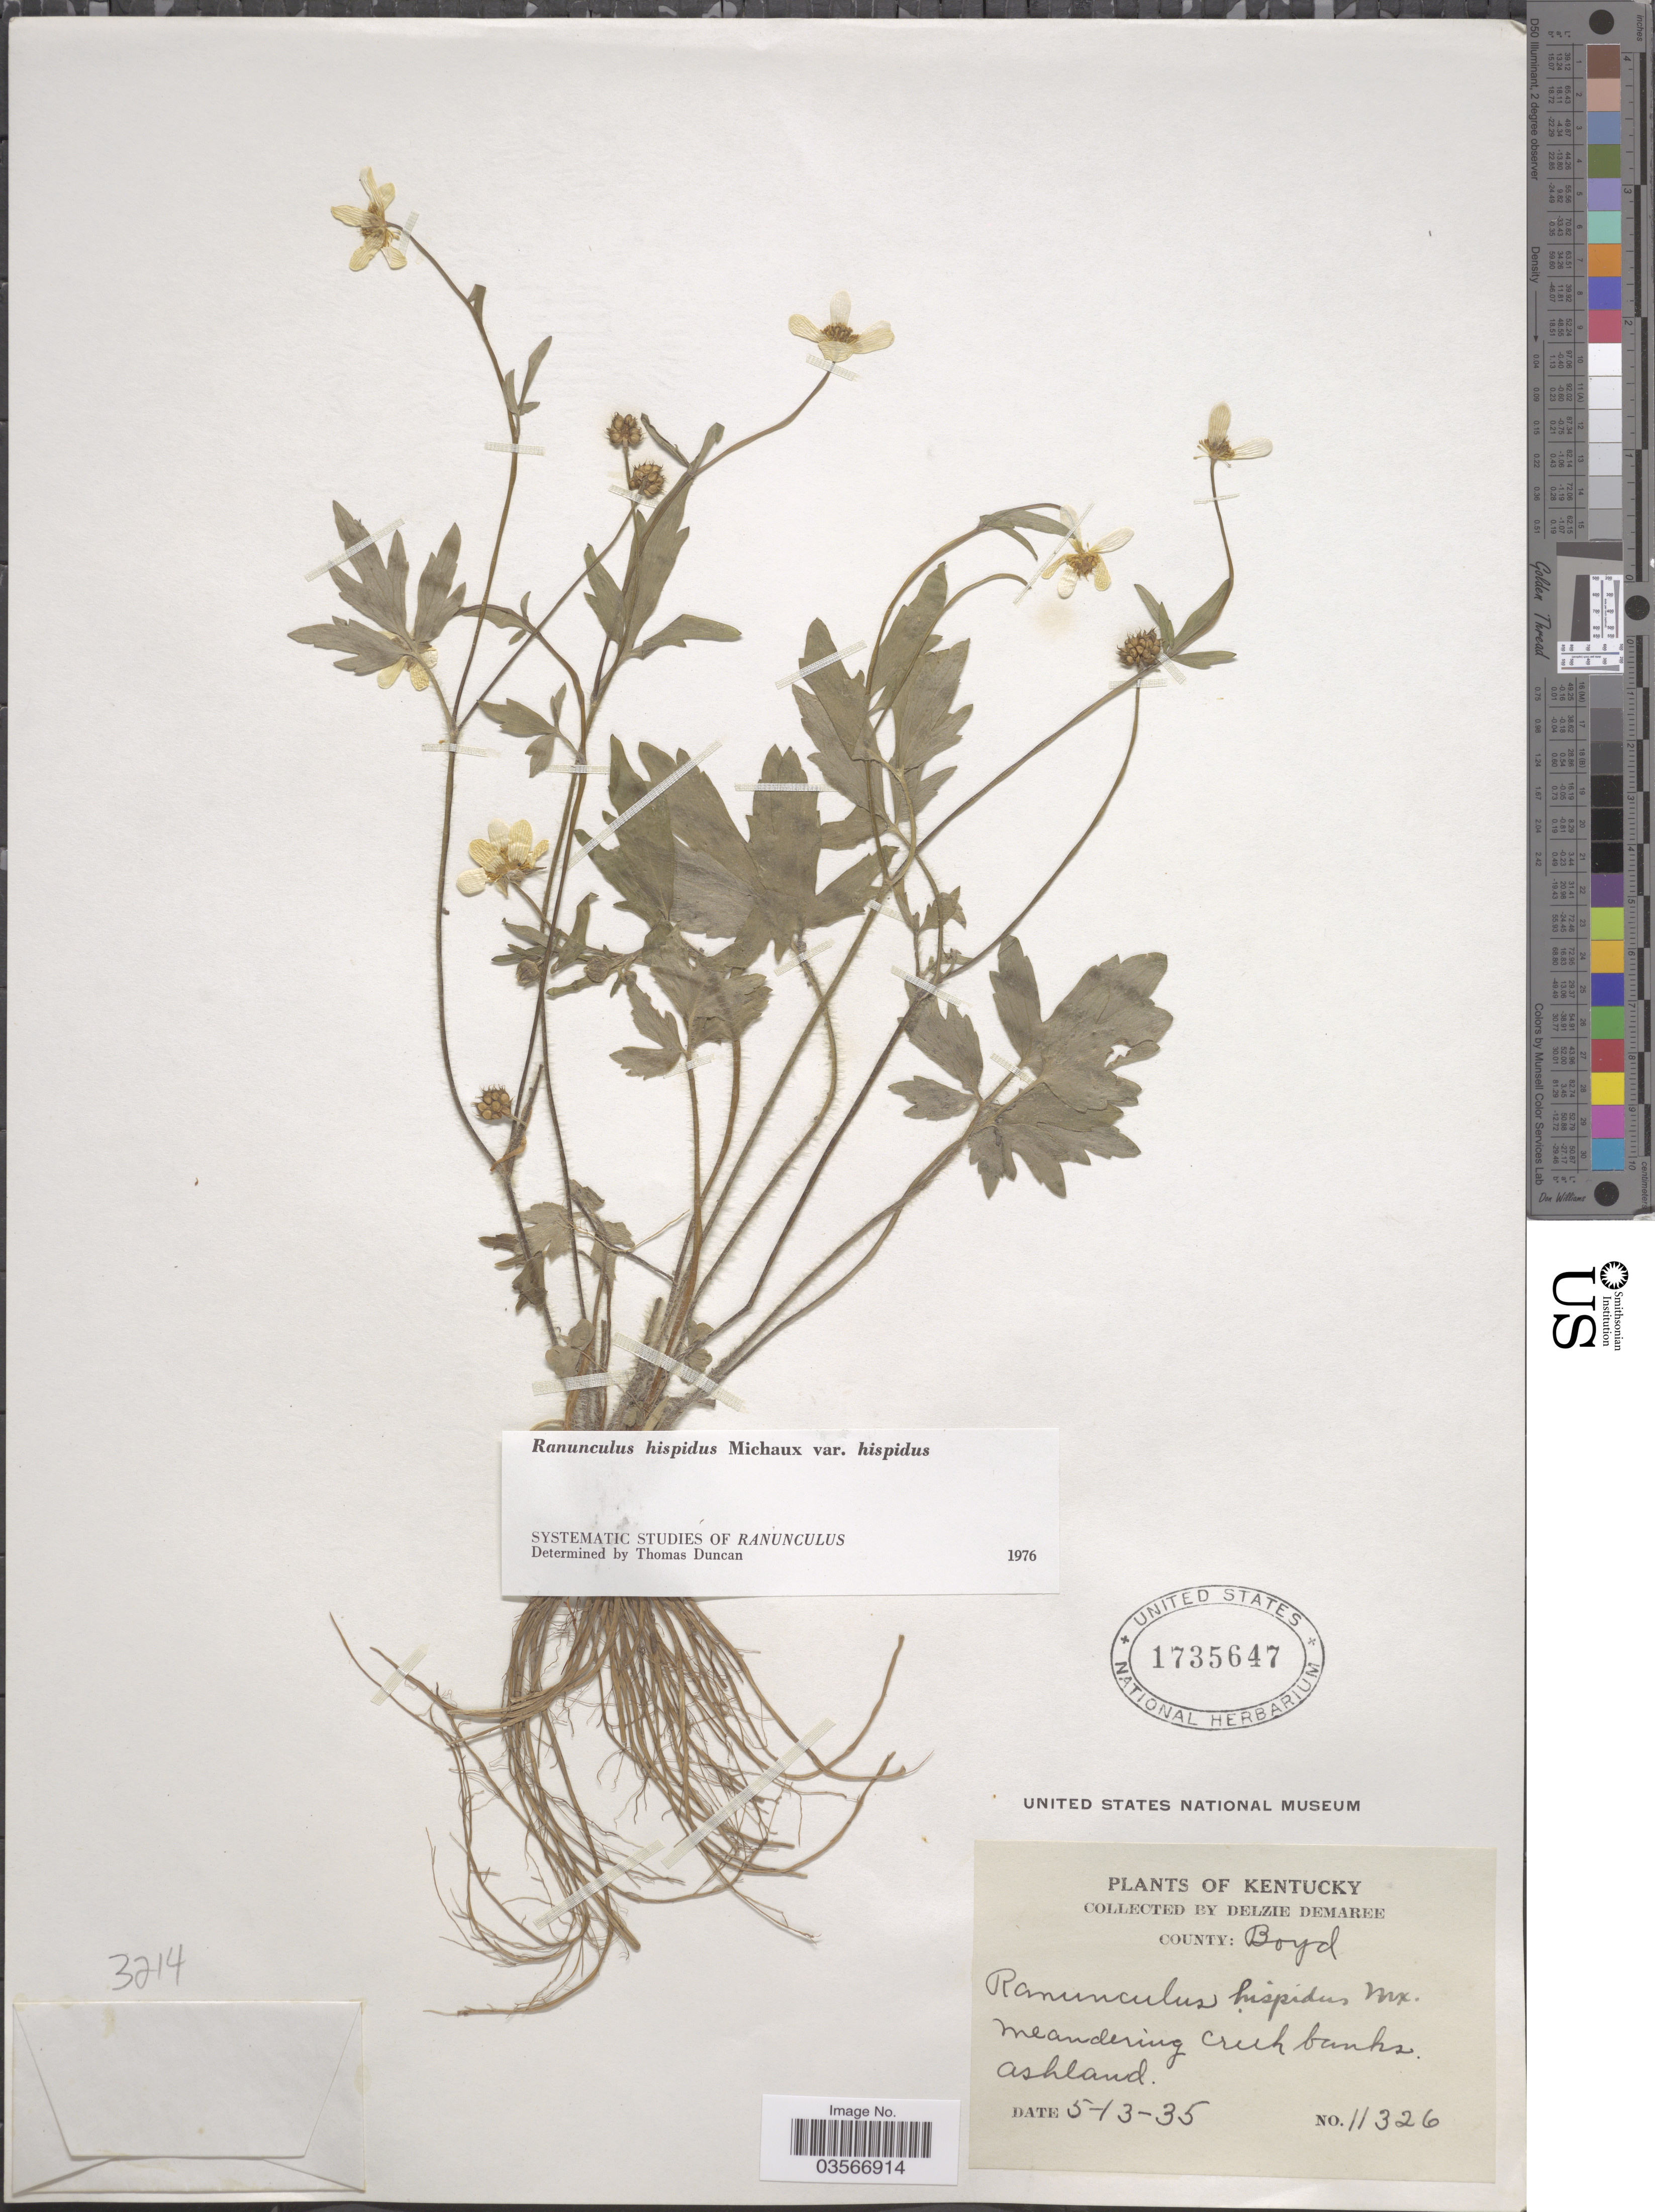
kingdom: Plantae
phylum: Tracheophyta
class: Magnoliopsida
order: Ranunculales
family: Ranunculaceae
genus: Ranunculus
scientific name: Ranunculus hispidus var. hispidus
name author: Michx.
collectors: D. Demaree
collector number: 11326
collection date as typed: Transcribed d/m/y: 13/5/35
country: United States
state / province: Kentucky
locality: County: Boyd. Meandering creek banks, Ashland.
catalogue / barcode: US 1735647